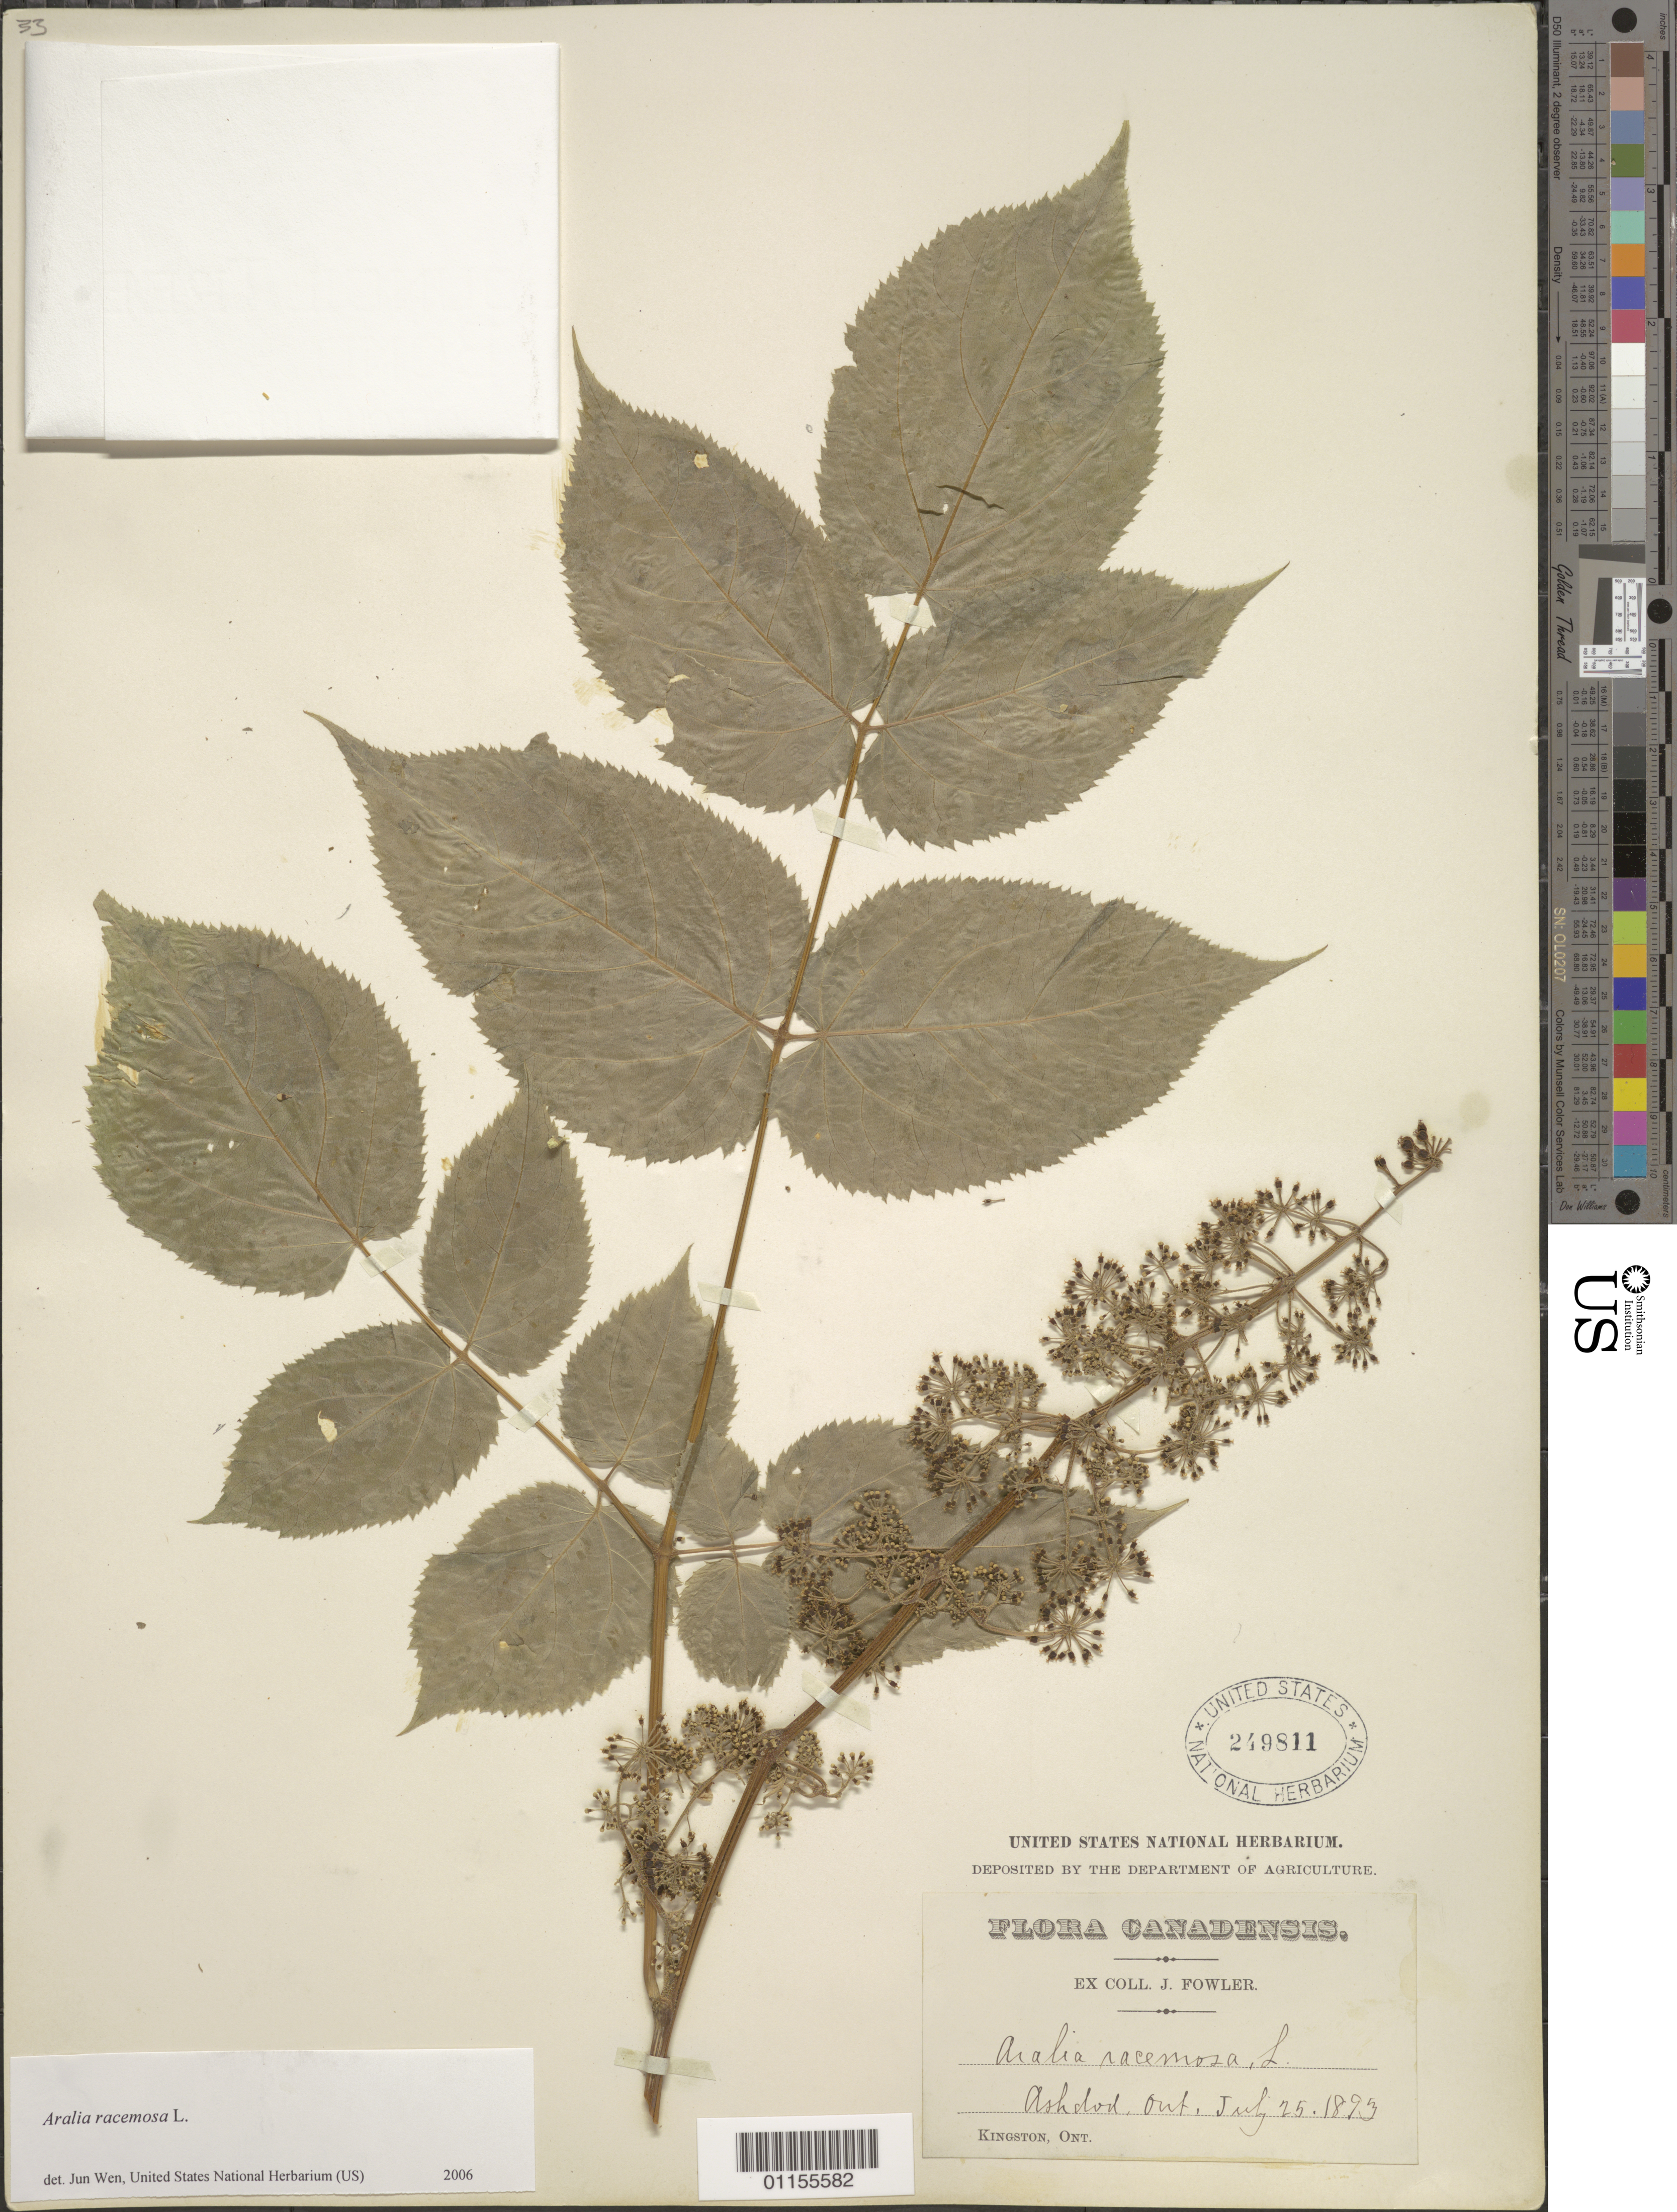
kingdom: Plantae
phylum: Tracheophyta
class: Magnoliopsida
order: Apiales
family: Araliaceae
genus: Aralia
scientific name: Aralia racemosa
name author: L.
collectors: ex herb. J. Fowler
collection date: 1893-07-25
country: Canada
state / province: Ontario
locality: Ashdod.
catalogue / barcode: US 249811